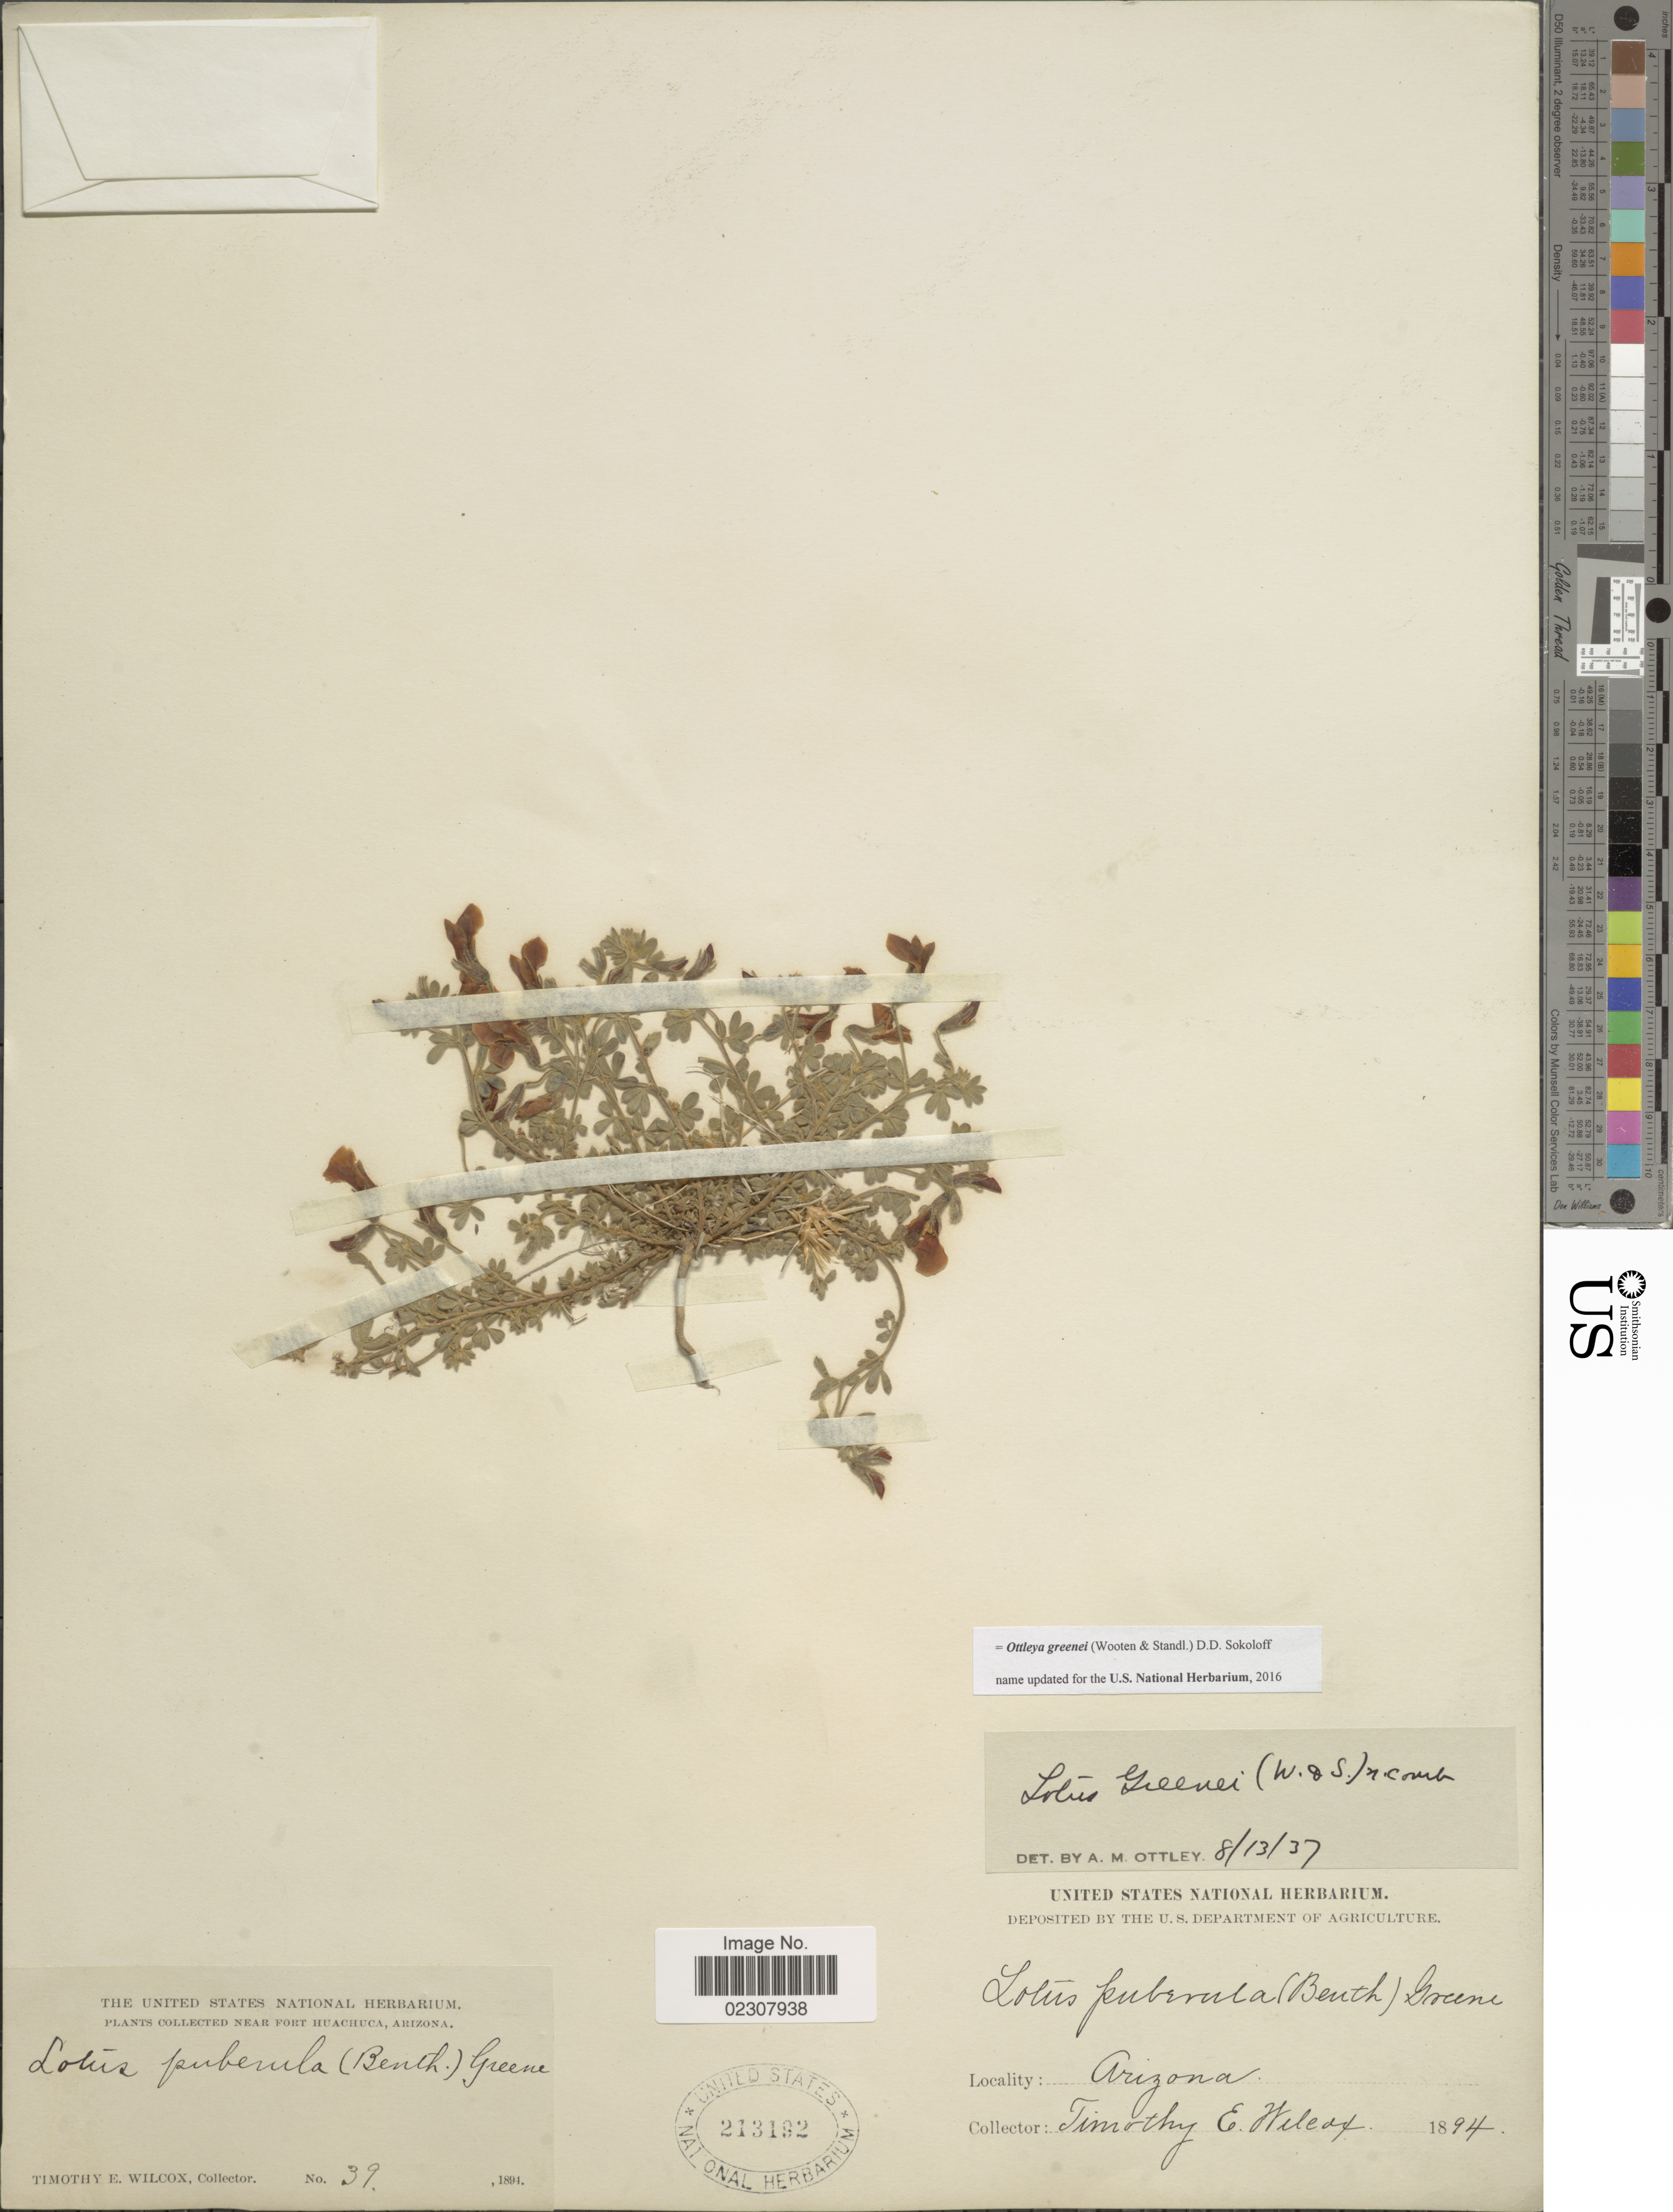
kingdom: Plantae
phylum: Tracheophyta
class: Magnoliopsida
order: Fabales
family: Fabaceae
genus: Ottleya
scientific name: Ottleya greenei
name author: (Wooten & Standl.) D.D. Sokoloff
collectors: T. E. Wilcox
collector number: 39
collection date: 1894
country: United States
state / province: Arizona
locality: Near Port Huachuca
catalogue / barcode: US 213192